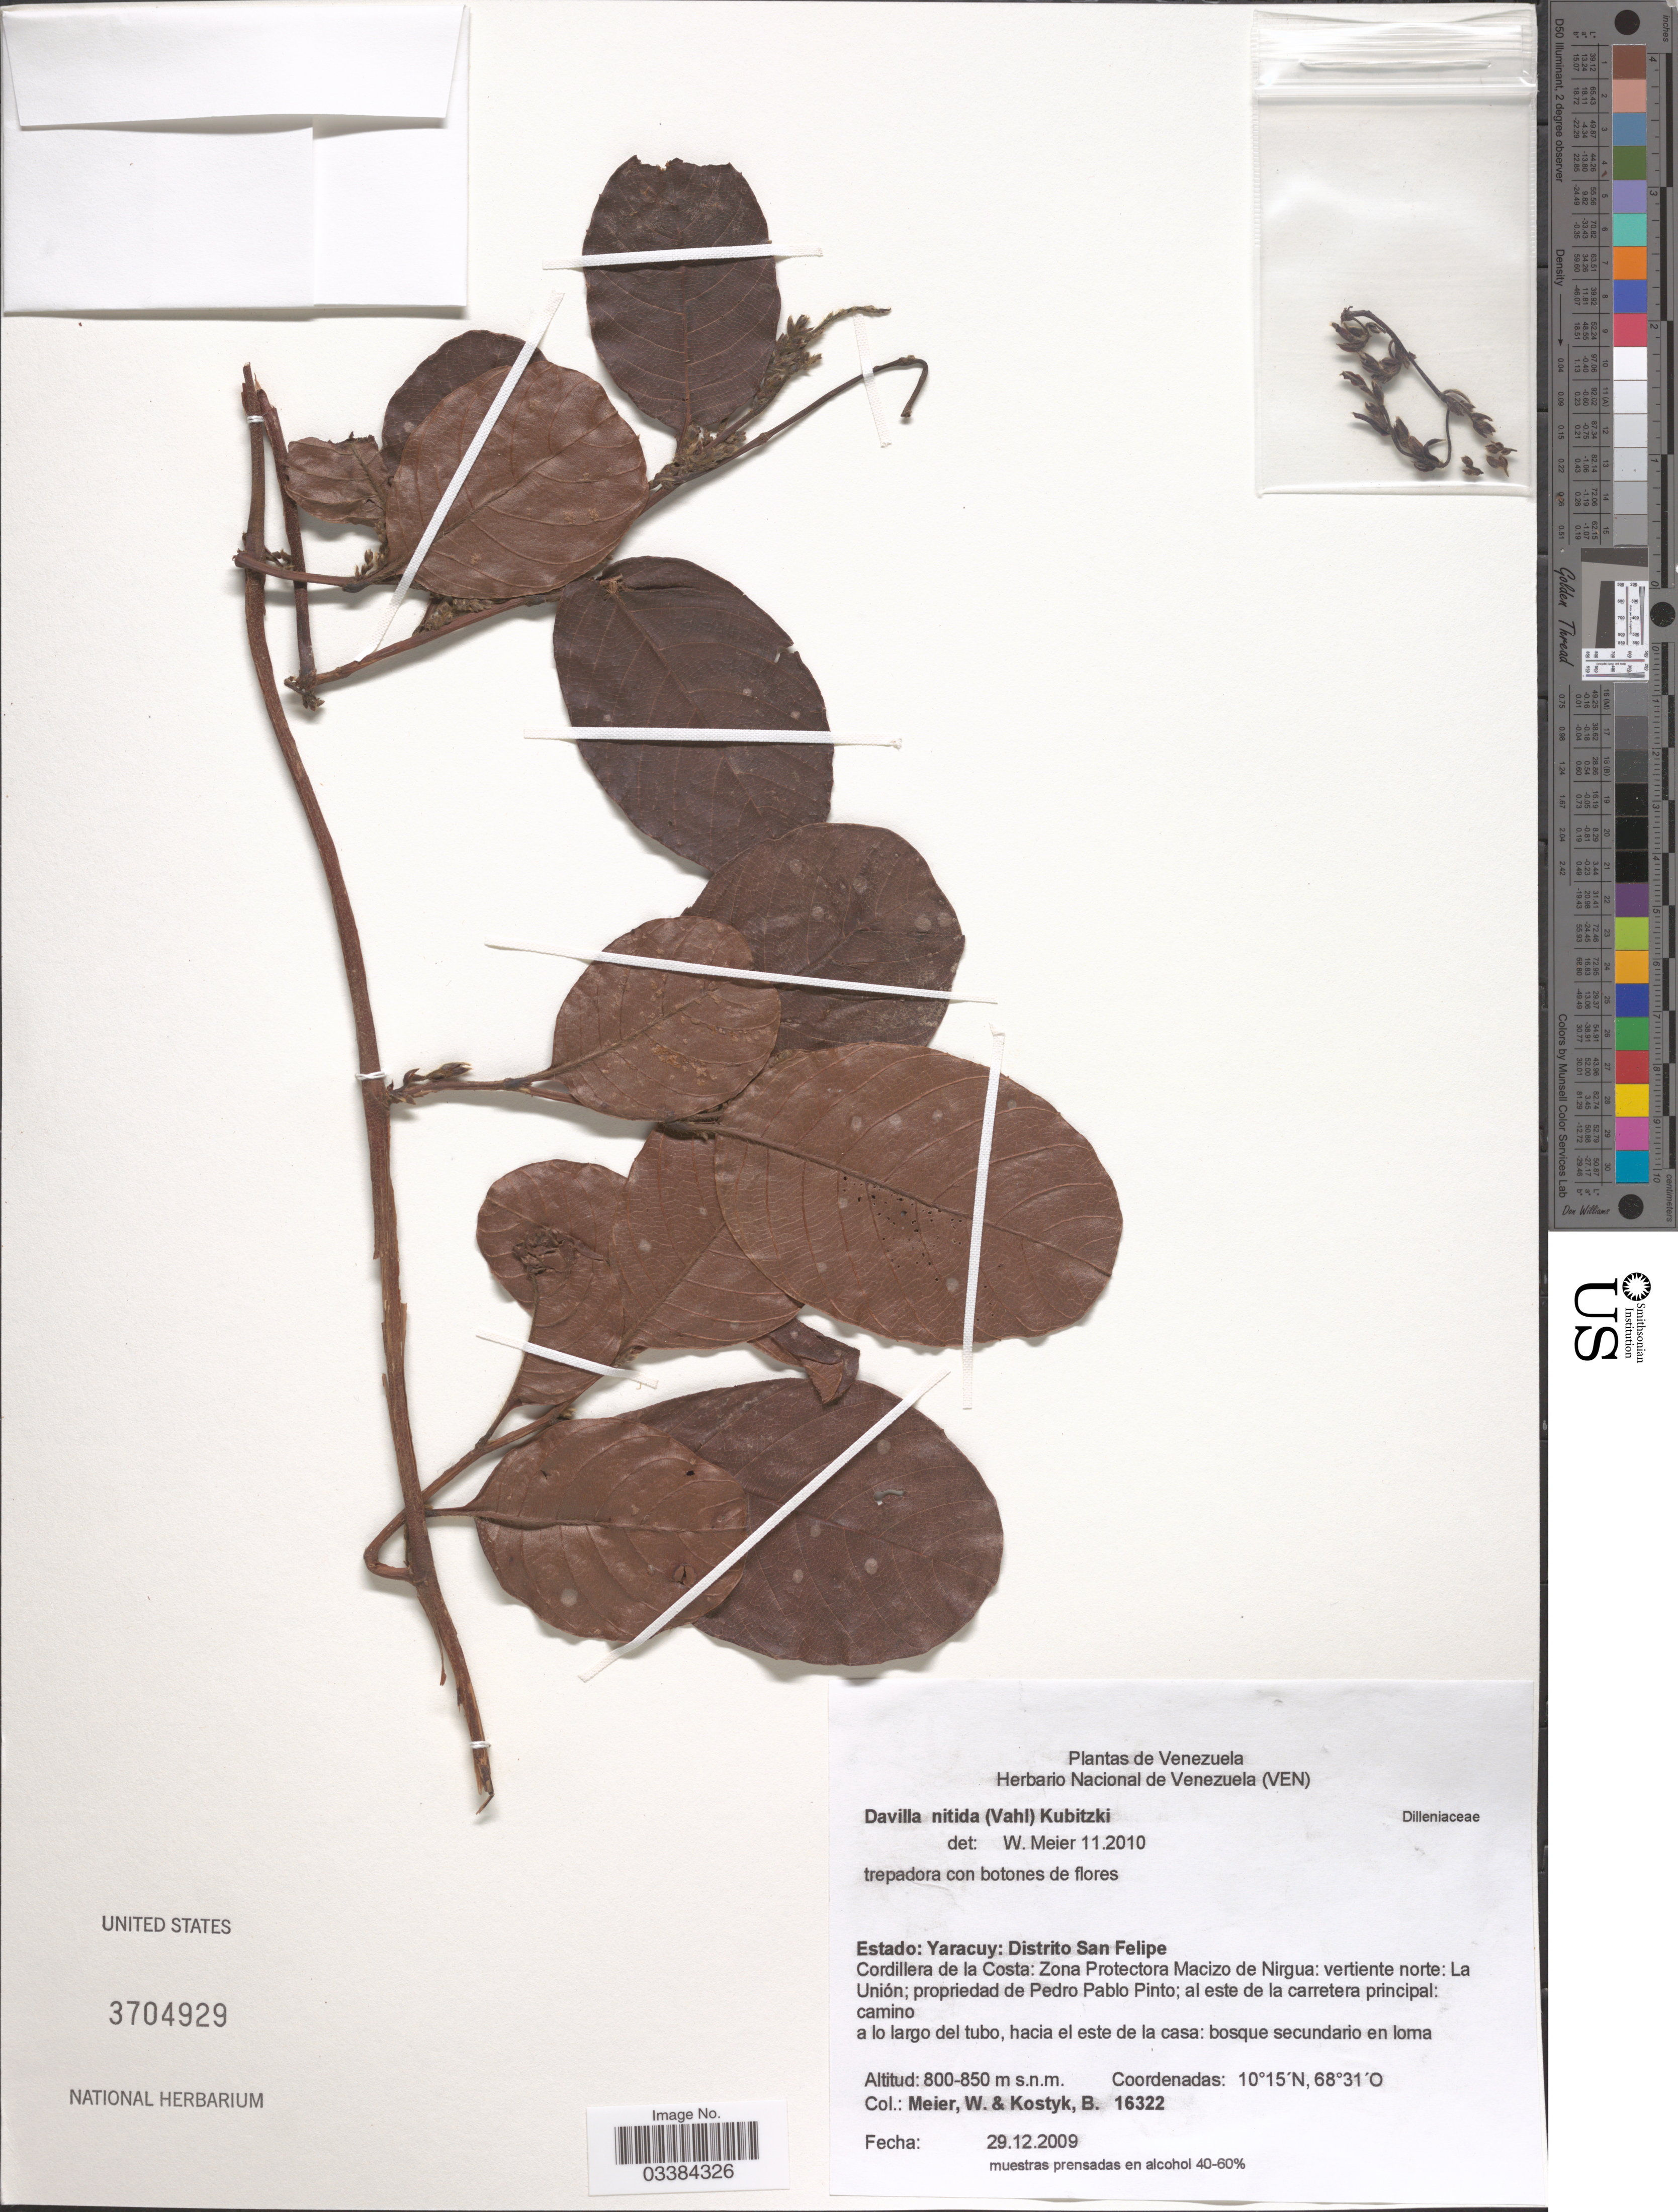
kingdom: Plantae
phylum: Tracheophyta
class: Magnoliopsida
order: Dilleniales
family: Dilleniaceae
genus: Davilla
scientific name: Davilla nitida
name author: (Vahl) Kubitzki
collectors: W. Meier & B. Kostyk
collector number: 16322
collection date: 2009-12-29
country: Venezuela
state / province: Yaracuy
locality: Distrito San Felipe. Cordillera de la Costa: Zona Protectora Macizo de Nirgua: vertiente norte: La Unión; propriedad de Pedro Pablo Pinto; al este de la carretera principal: camino.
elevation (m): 800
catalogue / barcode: US 3704929